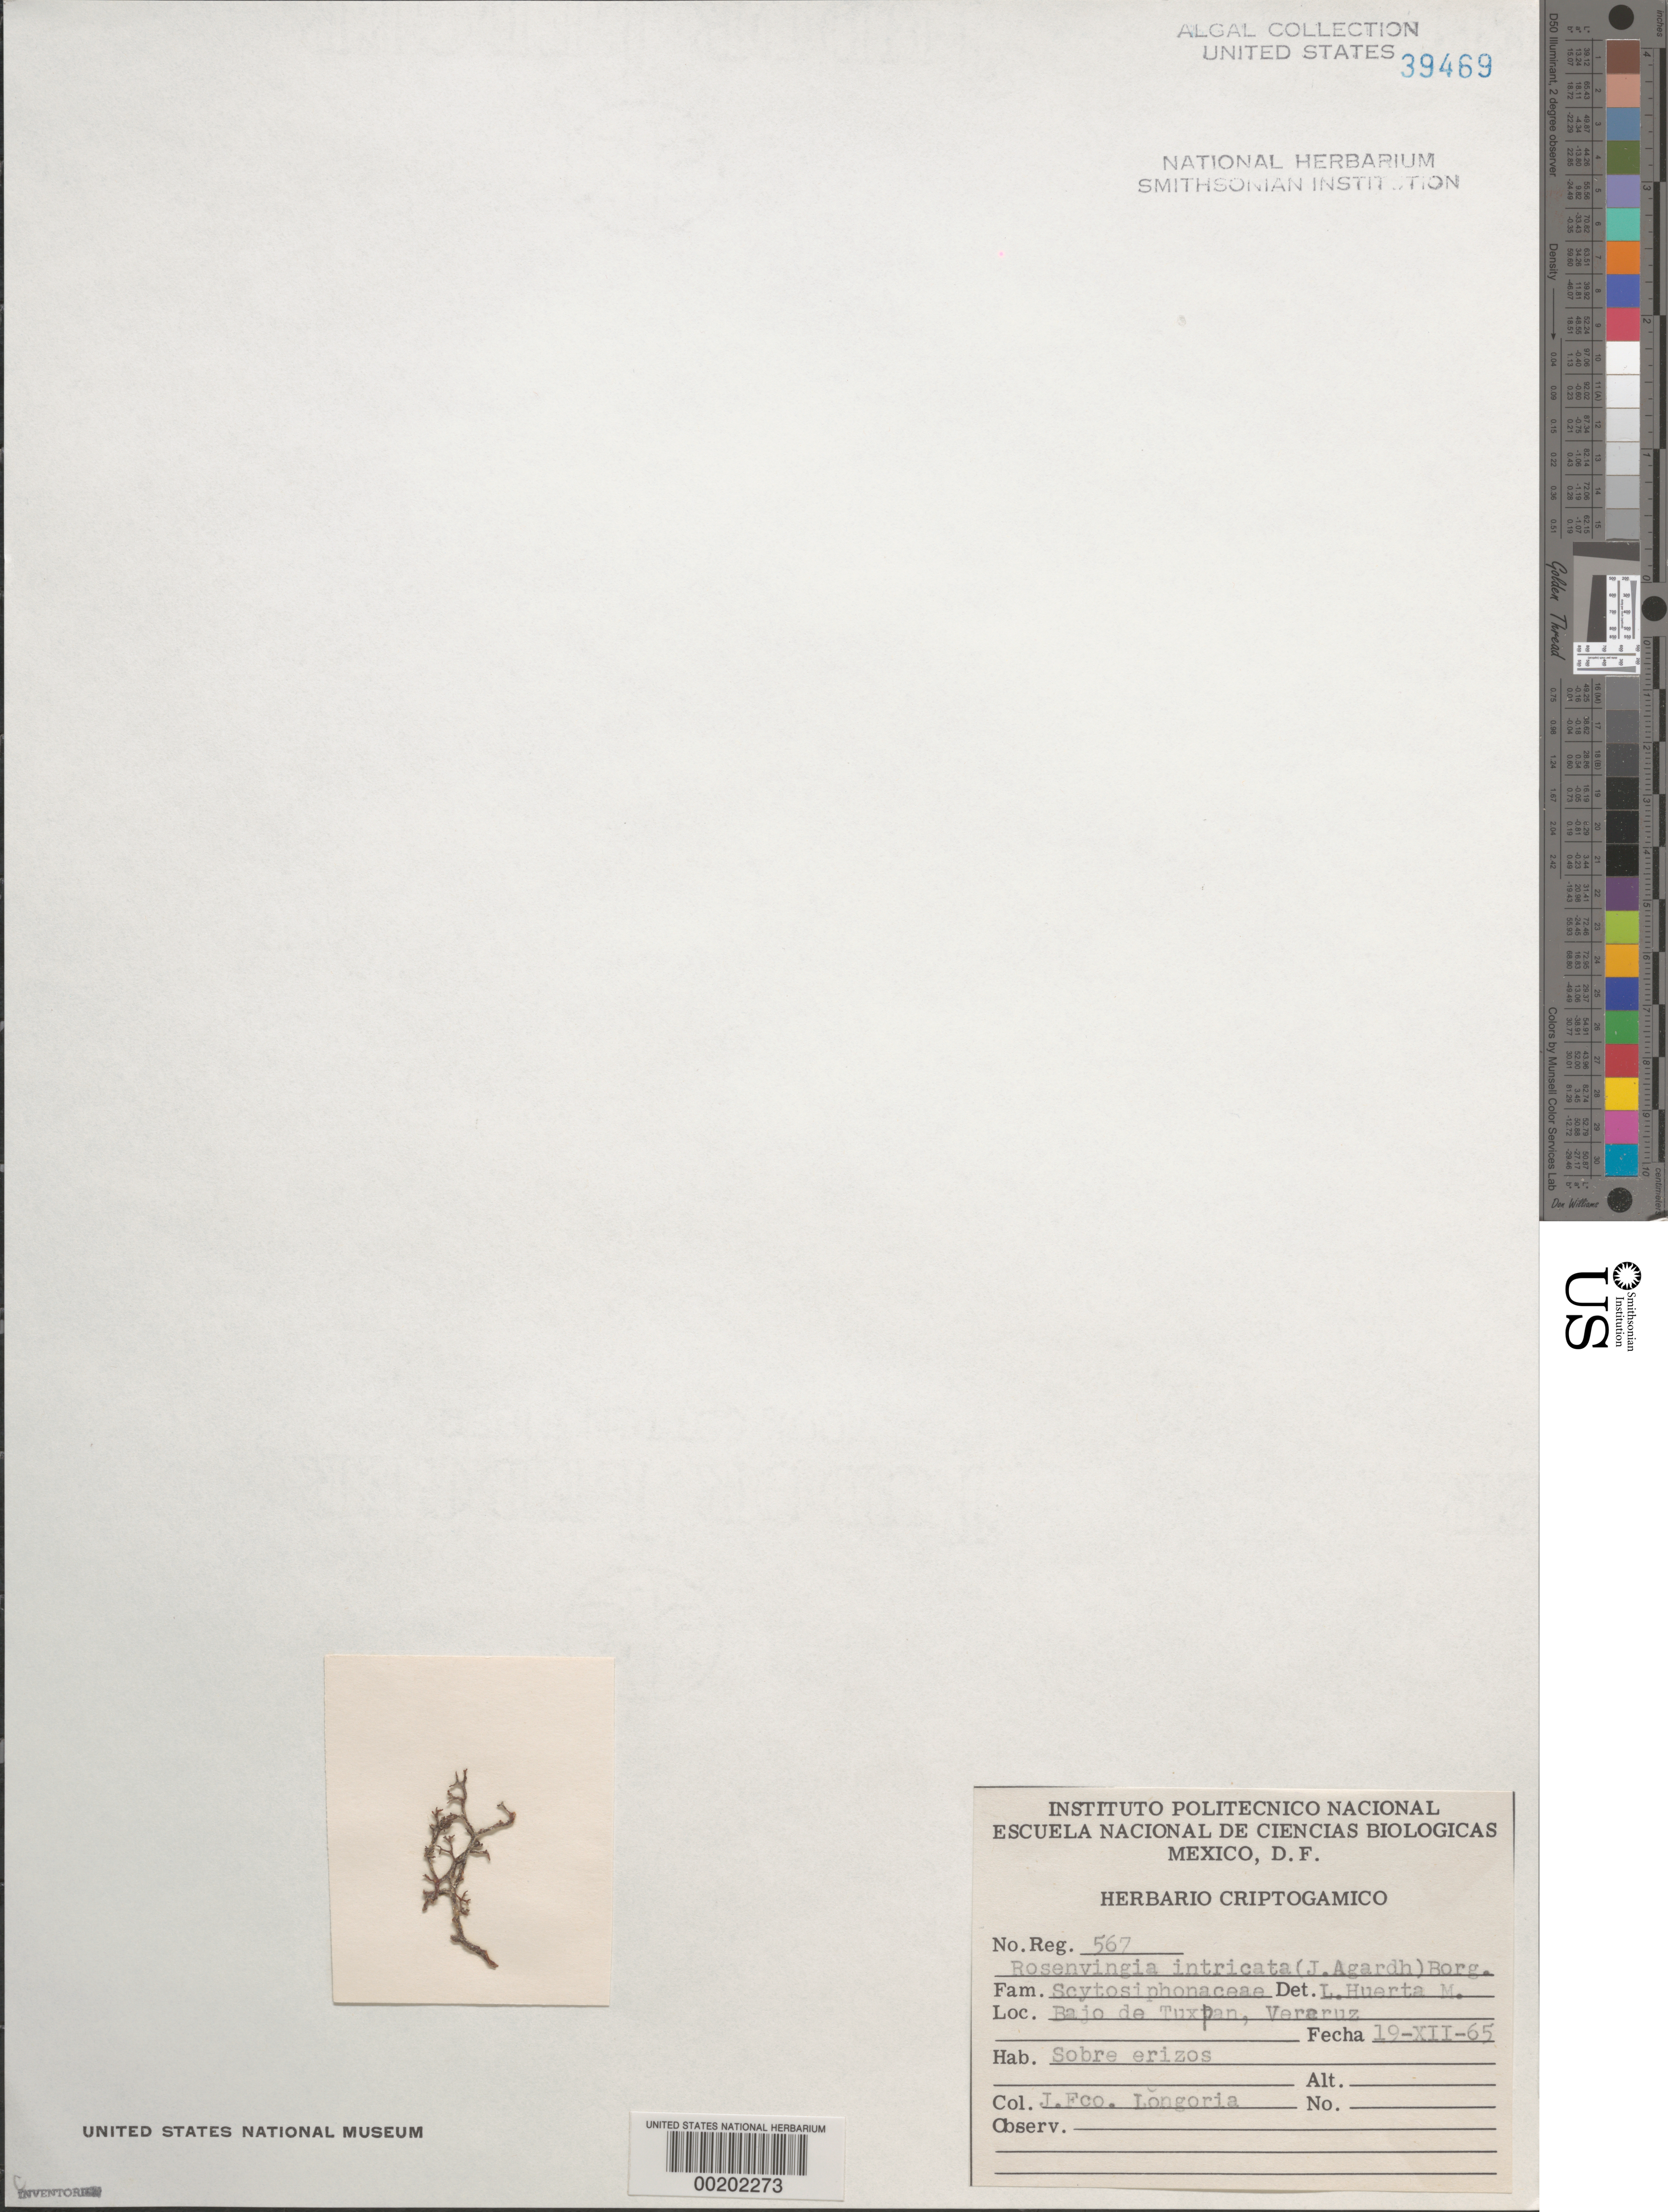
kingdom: Chromista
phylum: Ochrophyta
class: Phaeophyceae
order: Scytosiphonales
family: Scytosiphonaceae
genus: Rosenvingea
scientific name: Rosenvingea endiviifolia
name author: (Martius) M.J. Wynne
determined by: Algae name updating Project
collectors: J. Longoria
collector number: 567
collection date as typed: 19 Dec 1965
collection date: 1965-12-19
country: Mexico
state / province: Veracruz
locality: Bajo de Tuxpan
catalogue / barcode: US 39469